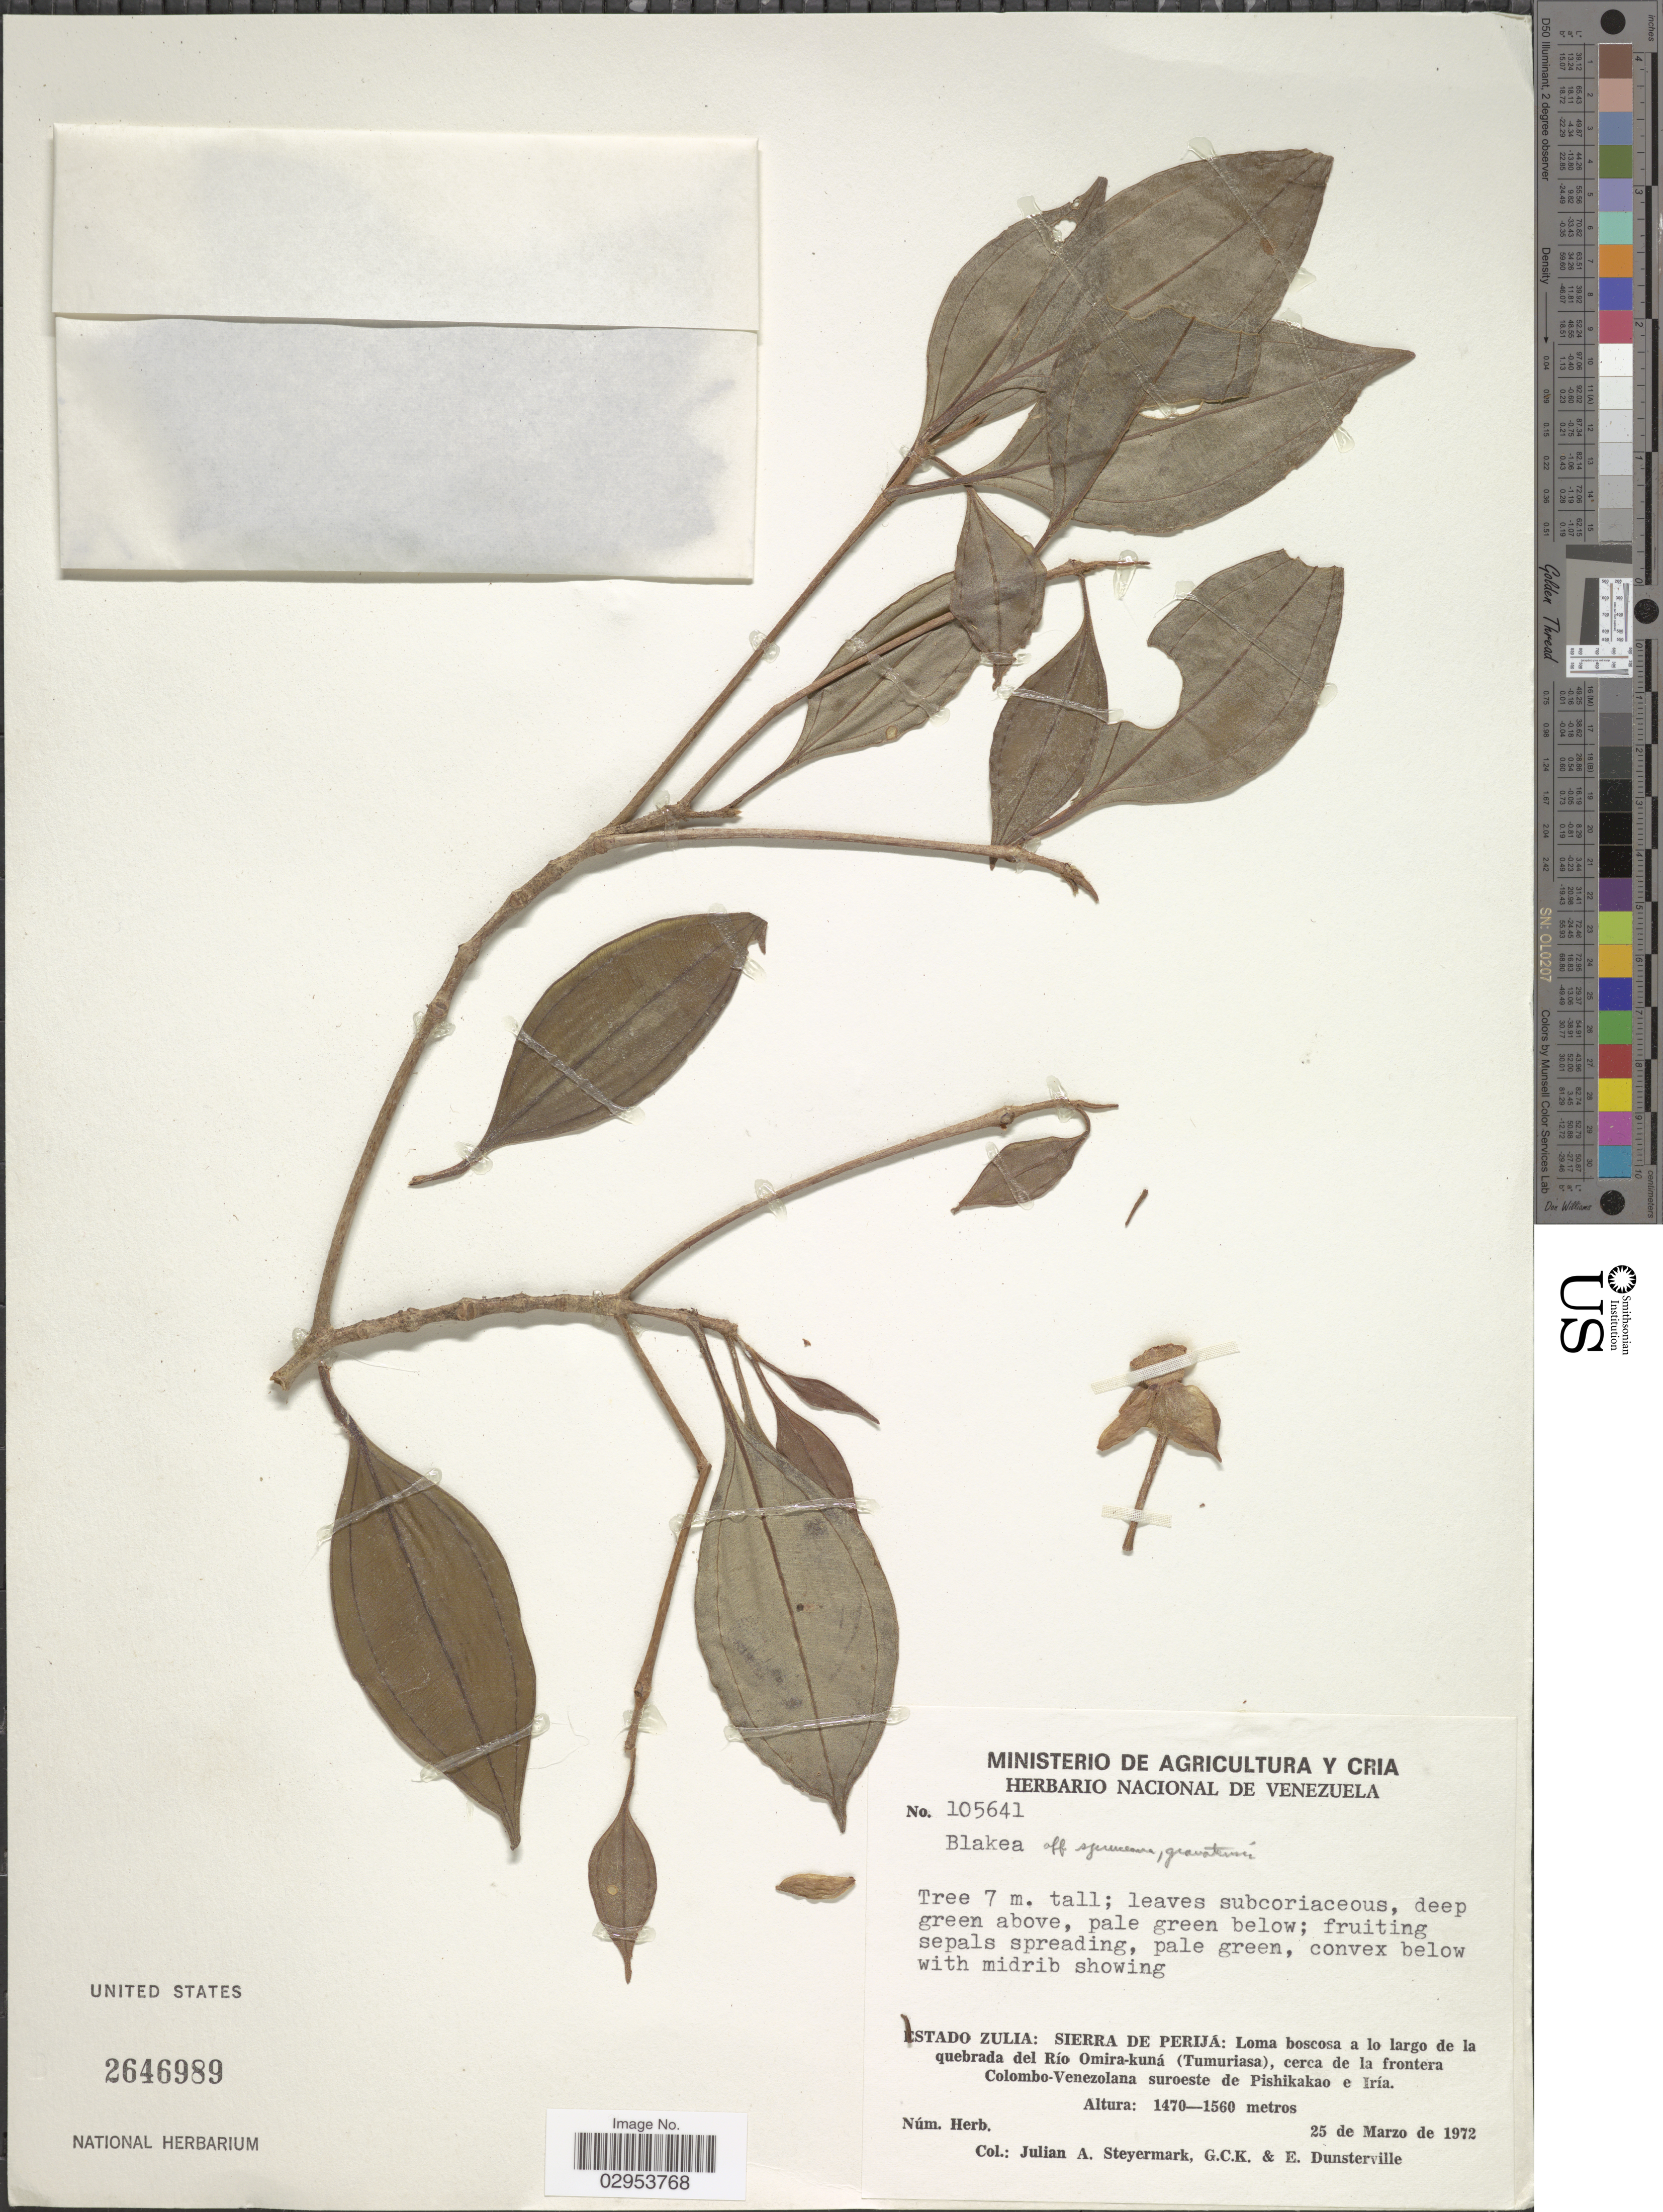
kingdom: Plantae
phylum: Tracheophyta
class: Magnoliopsida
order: Myrtales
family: Melastomataceae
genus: Blakea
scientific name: Blakea sp.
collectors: J. Steyermark, G. C. K. Dunsterville & E. Dunsterville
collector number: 105641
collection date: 1972-03-25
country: Venezuela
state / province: Zulia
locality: Sierra de Perija: Loma boscosa a lo largo de la quebrada del R;io Omira-kuná (Tumuriasa) cerca de la frontera Colombo-Venezolana suroeste de Pishikakao e Iría.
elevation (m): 1470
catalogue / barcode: US 2646989